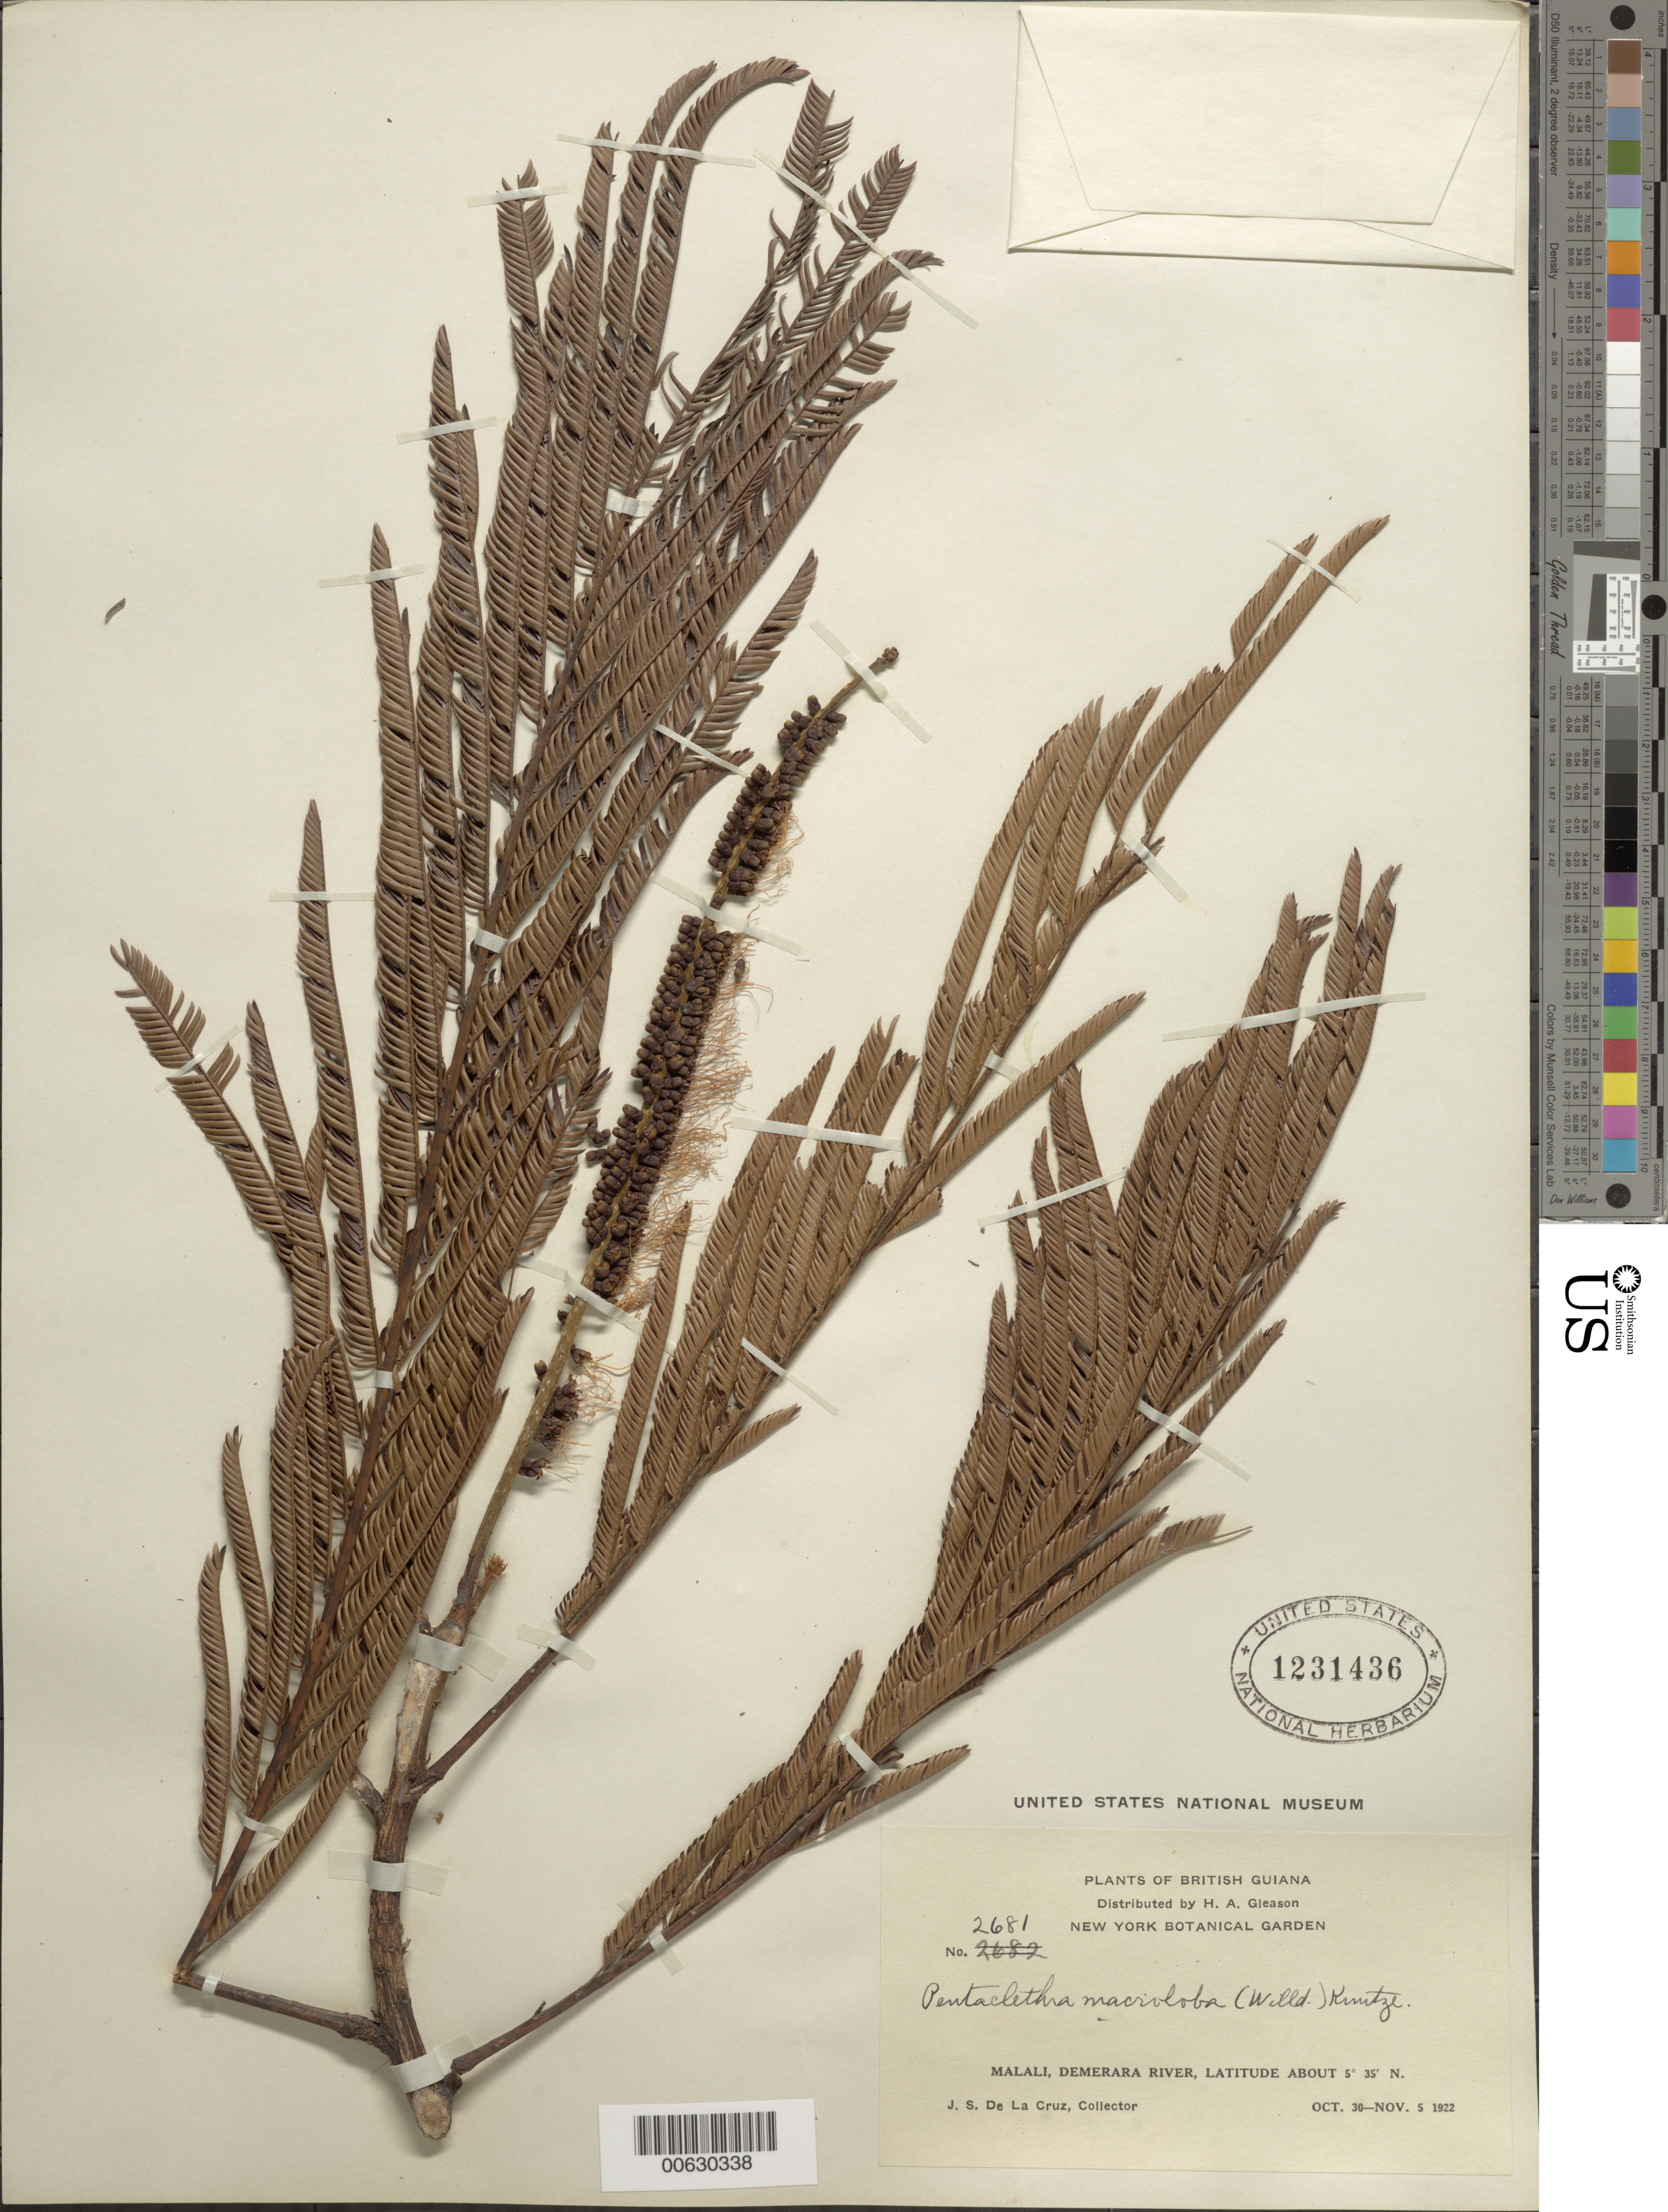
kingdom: Plantae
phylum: Tracheophyta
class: Magnoliopsida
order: Fabales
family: Fabaceae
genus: Pentaclethra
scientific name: Pentaclethra macroloba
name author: (Willd.) Kuntze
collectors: J. S. de la Cruz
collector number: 2681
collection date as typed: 30-Oct-22 to 5-Nov-22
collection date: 1922-10-30/1922-11-05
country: Guyana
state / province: U. Demerara-Berbice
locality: Malali, Demerara R.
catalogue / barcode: US 1231436